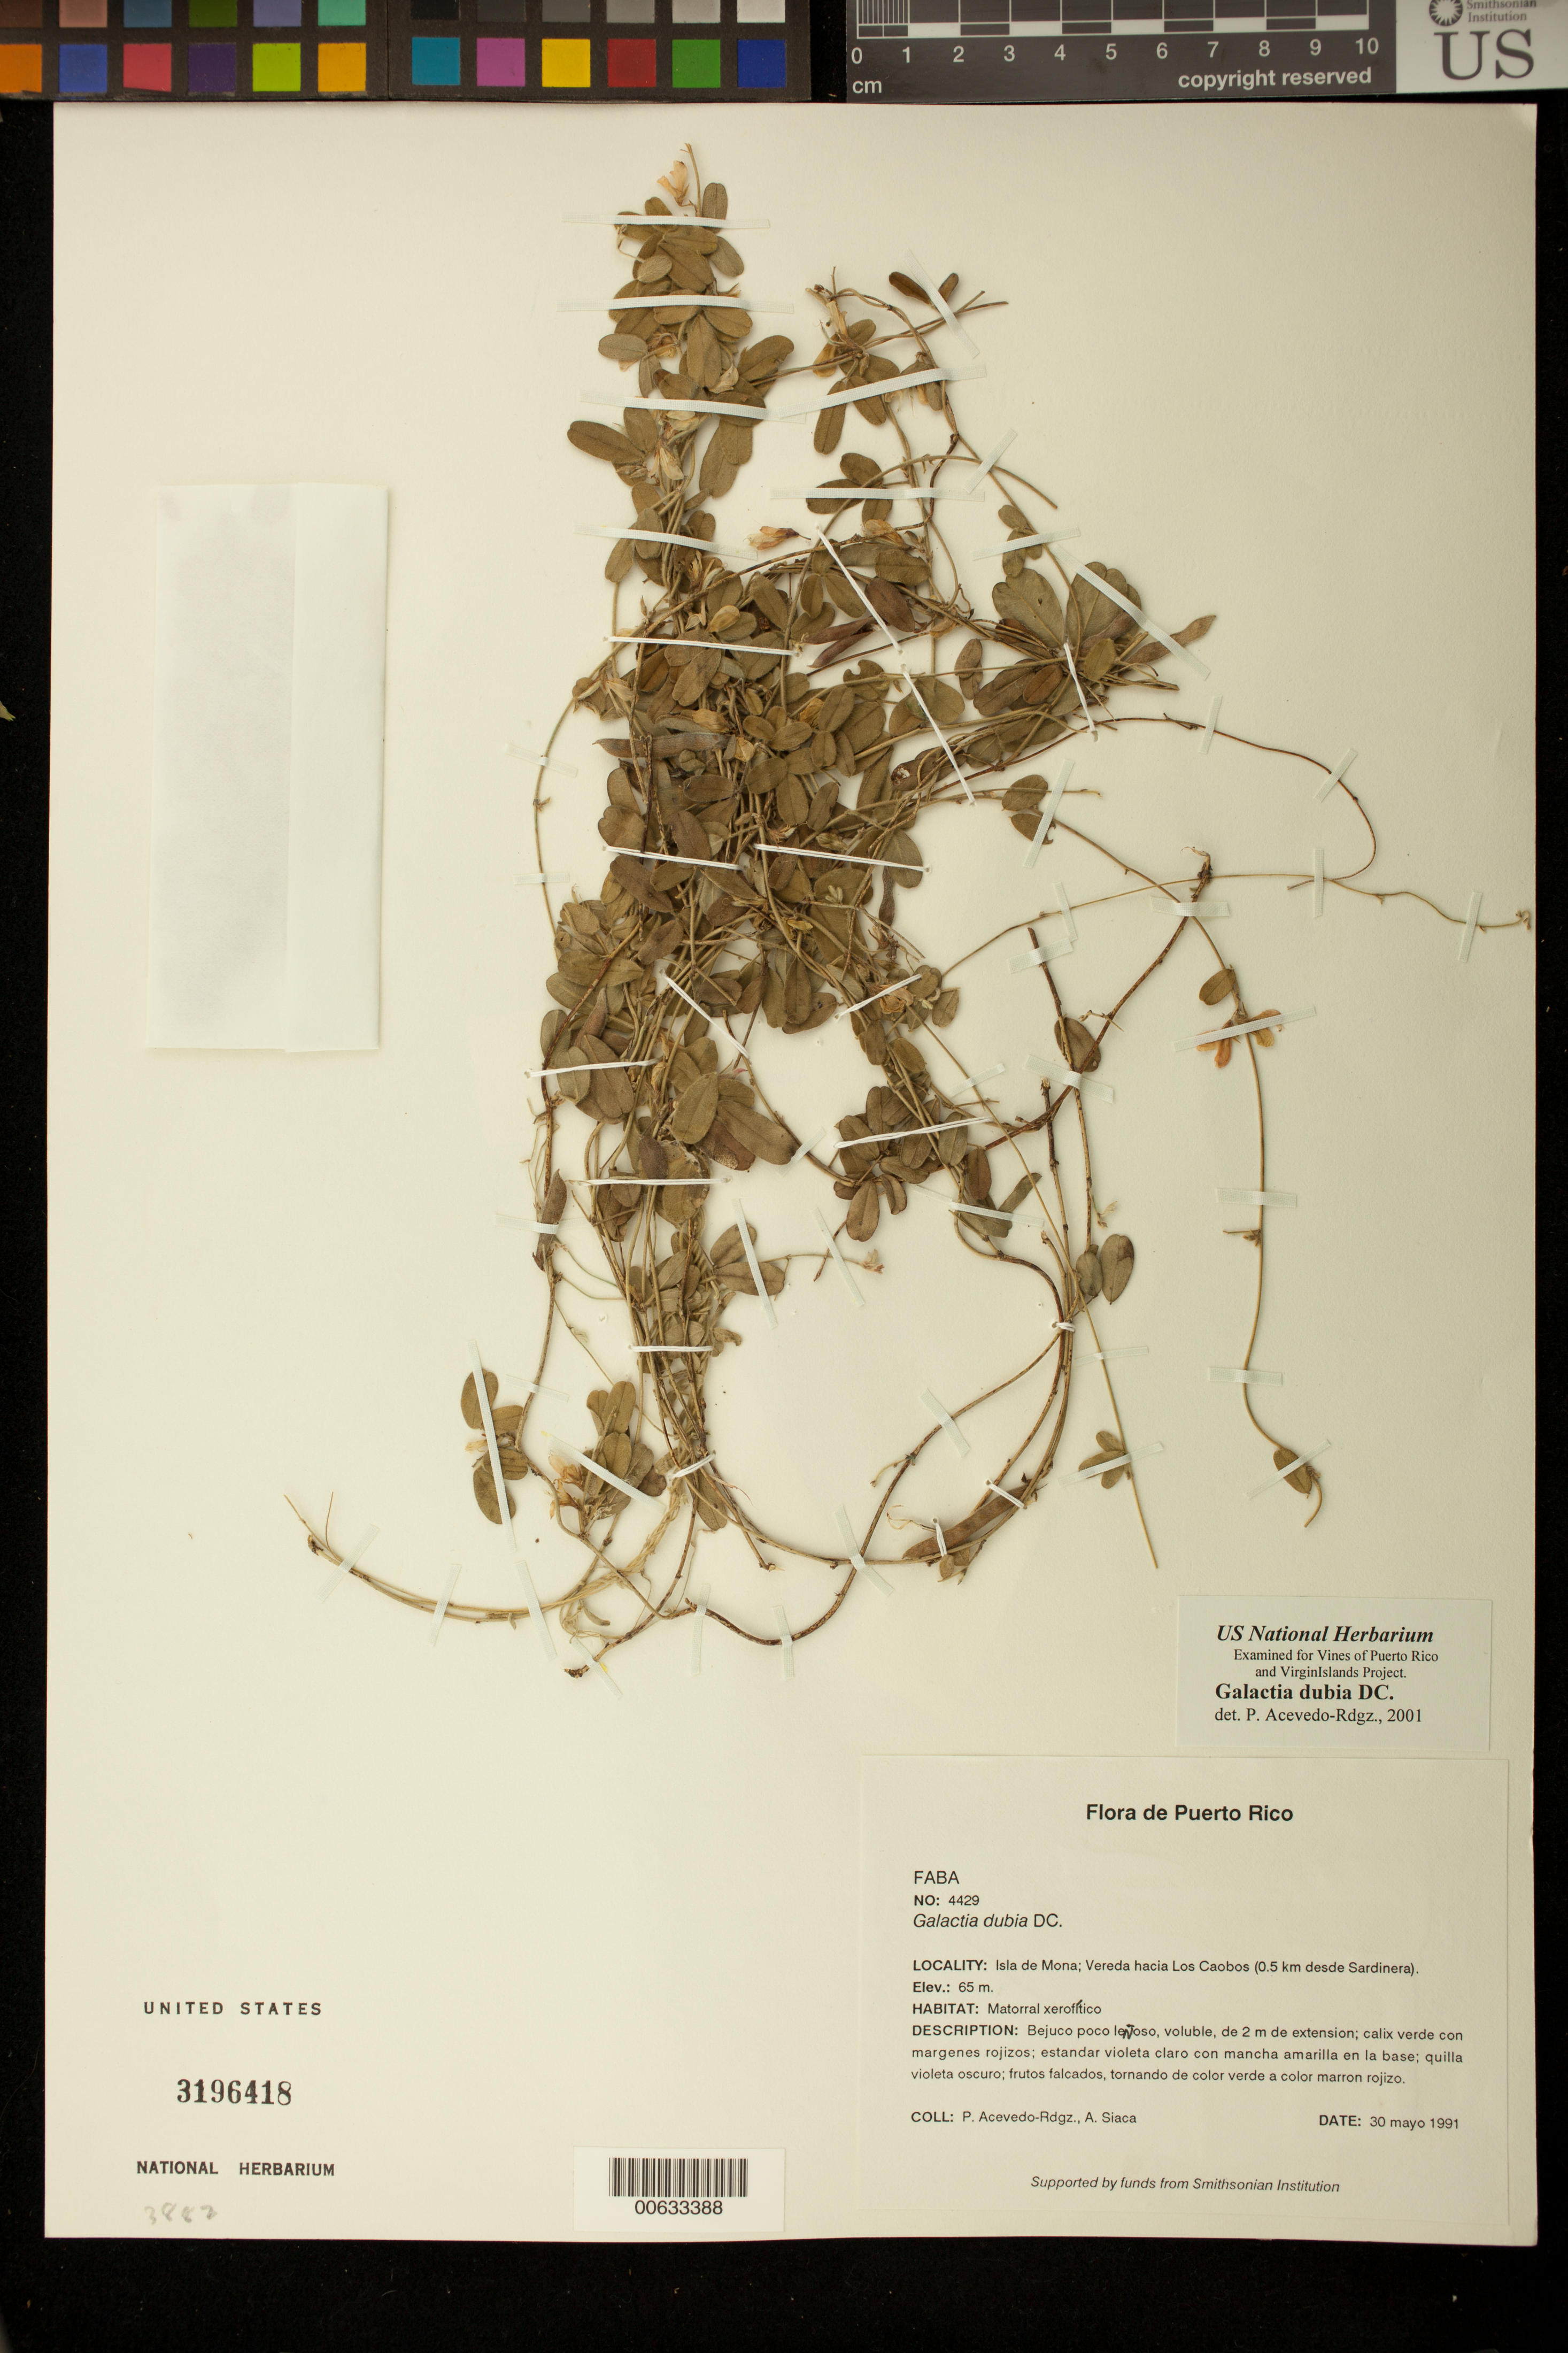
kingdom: Plantae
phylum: Tracheophyta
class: Magnoliopsida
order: Fabales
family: Fabaceae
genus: Galactia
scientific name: Galactia dubia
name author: DC.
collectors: P. Acevedo-Rodr. & A. Siaca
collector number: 4429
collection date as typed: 30 May 1991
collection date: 1991-05-30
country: Puerto Rico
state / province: Mayaguëz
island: Mona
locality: Isla de Mona; Vereda hacia Los Caobos (0.5 km desde Sardinera).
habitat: Matorral xerofitico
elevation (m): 65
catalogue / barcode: US 3196418